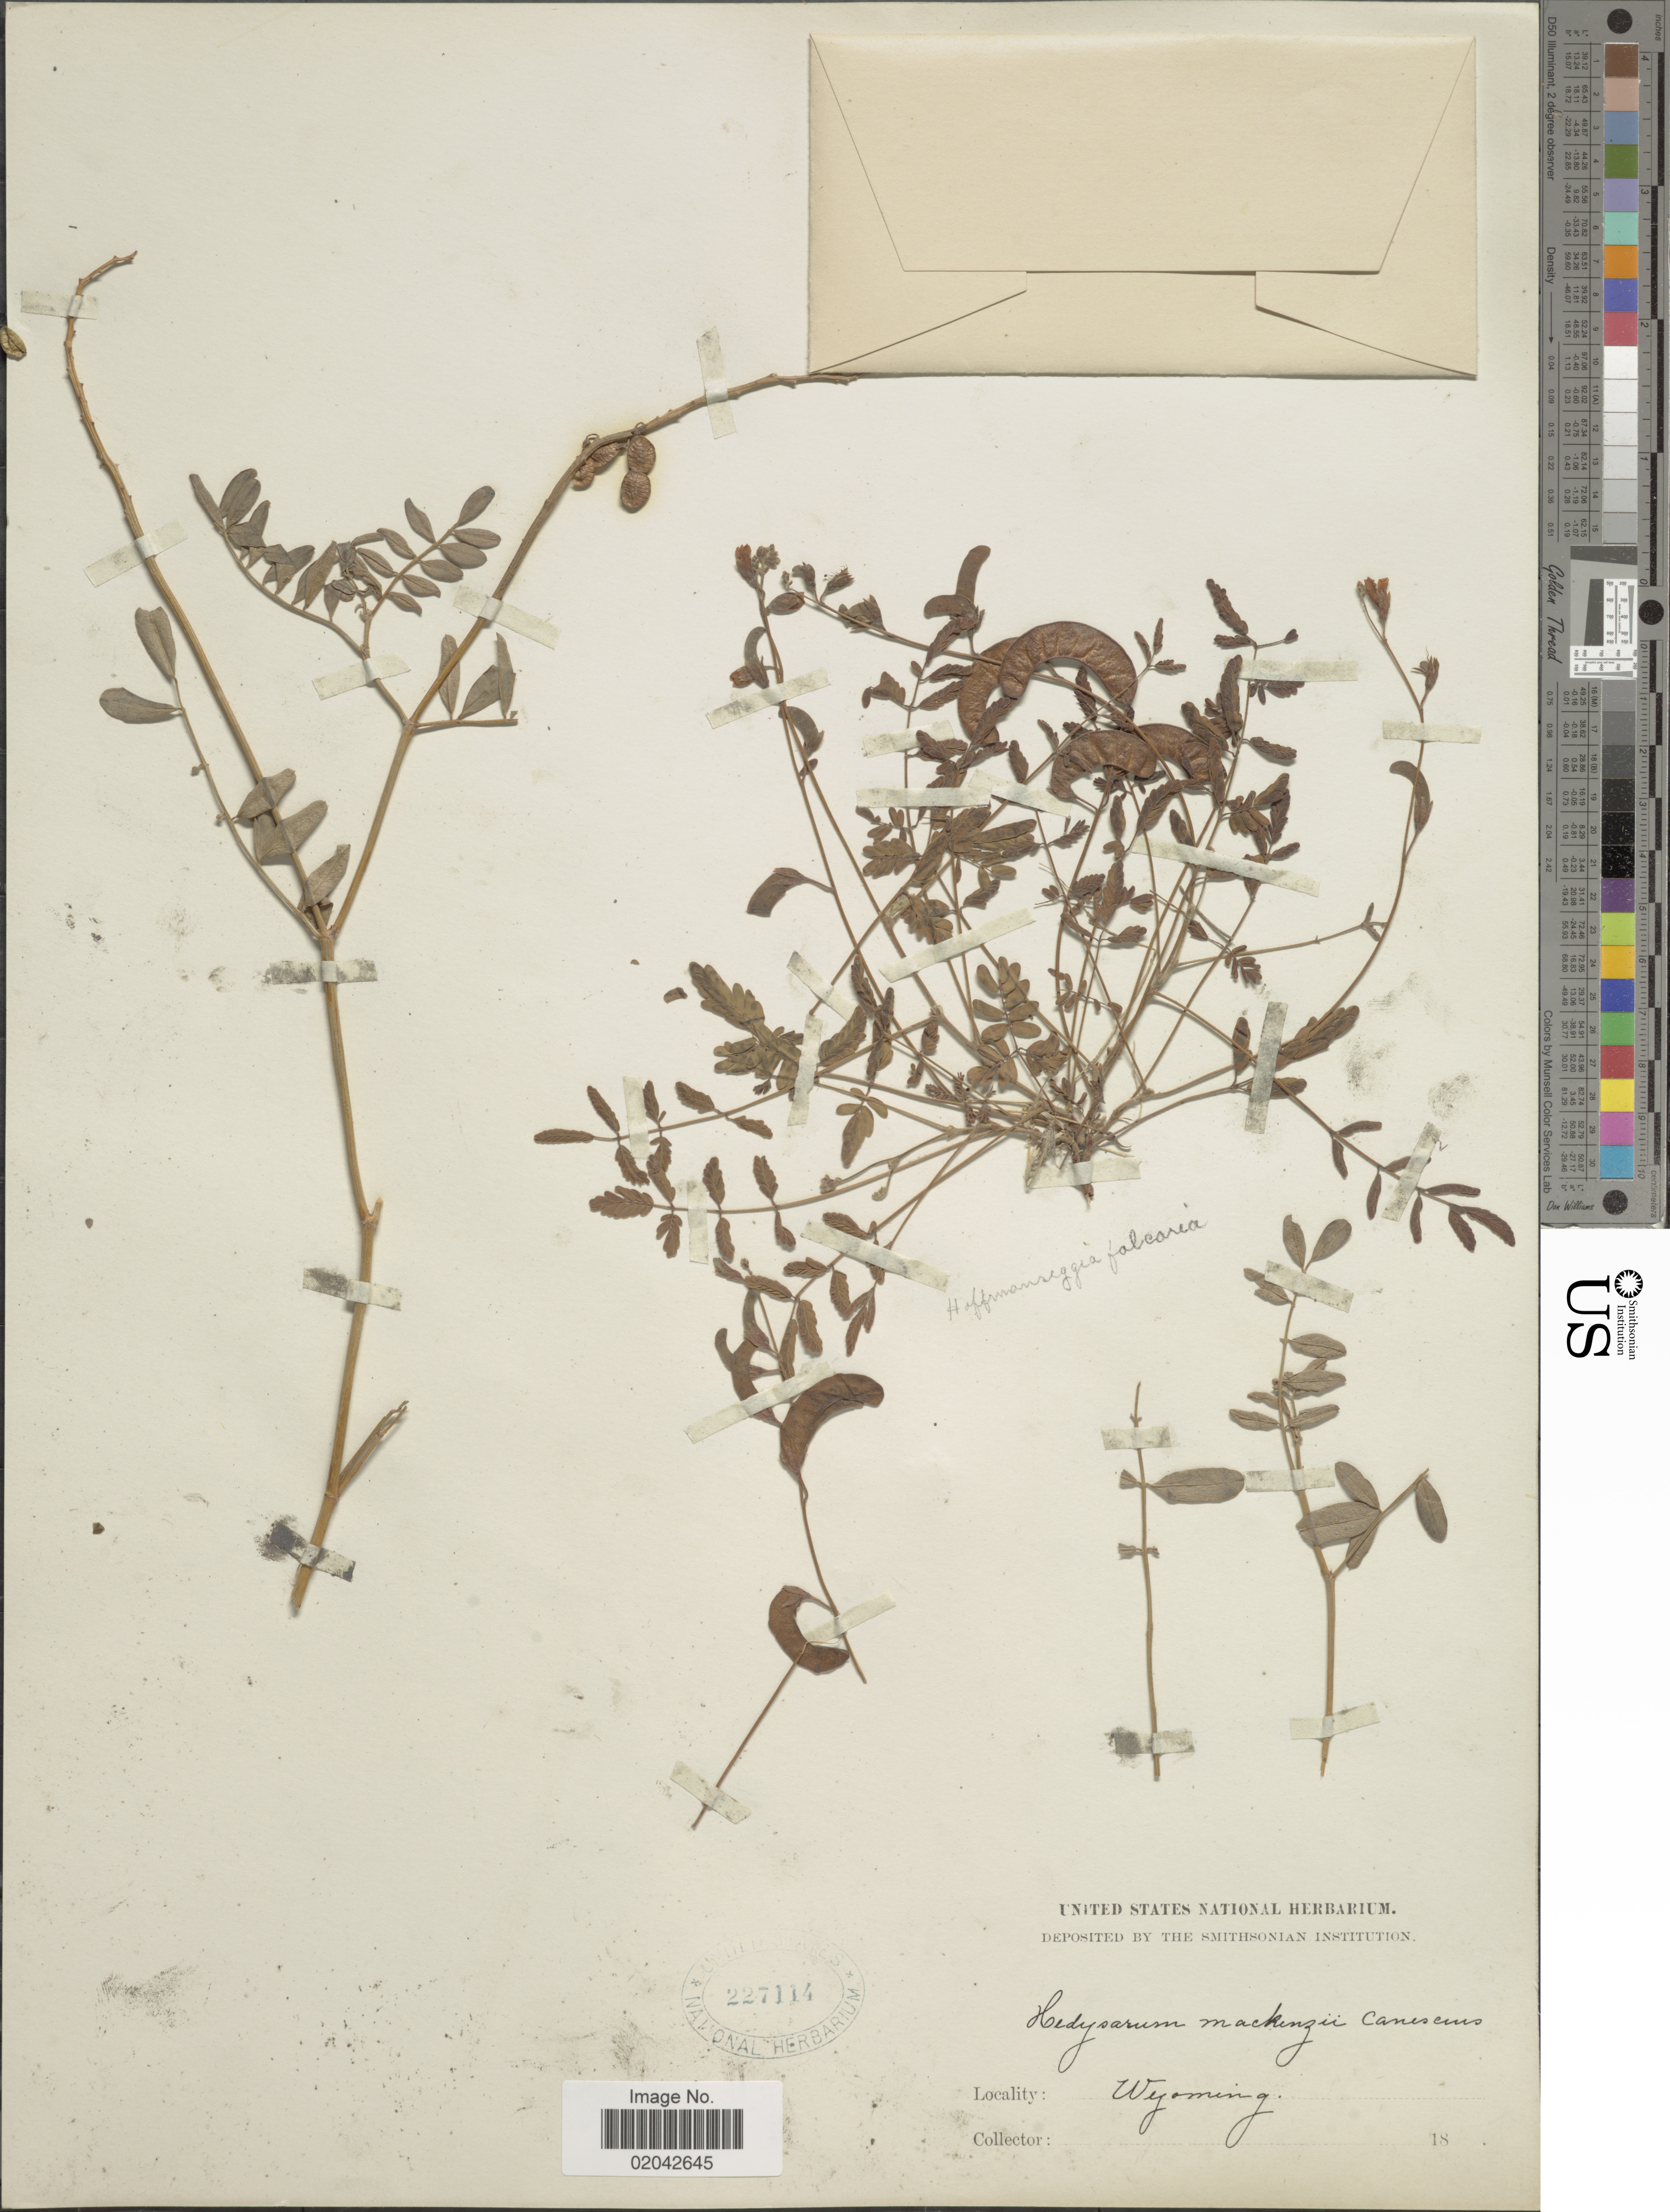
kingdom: Plantae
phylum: Tracheophyta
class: Magnoliopsida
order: Fabales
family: Fabaceae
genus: Hedysarum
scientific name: Hedysarum mackenziei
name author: Richardson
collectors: ex herb. United States National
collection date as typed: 18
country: United States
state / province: Wyoming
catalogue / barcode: US 227114